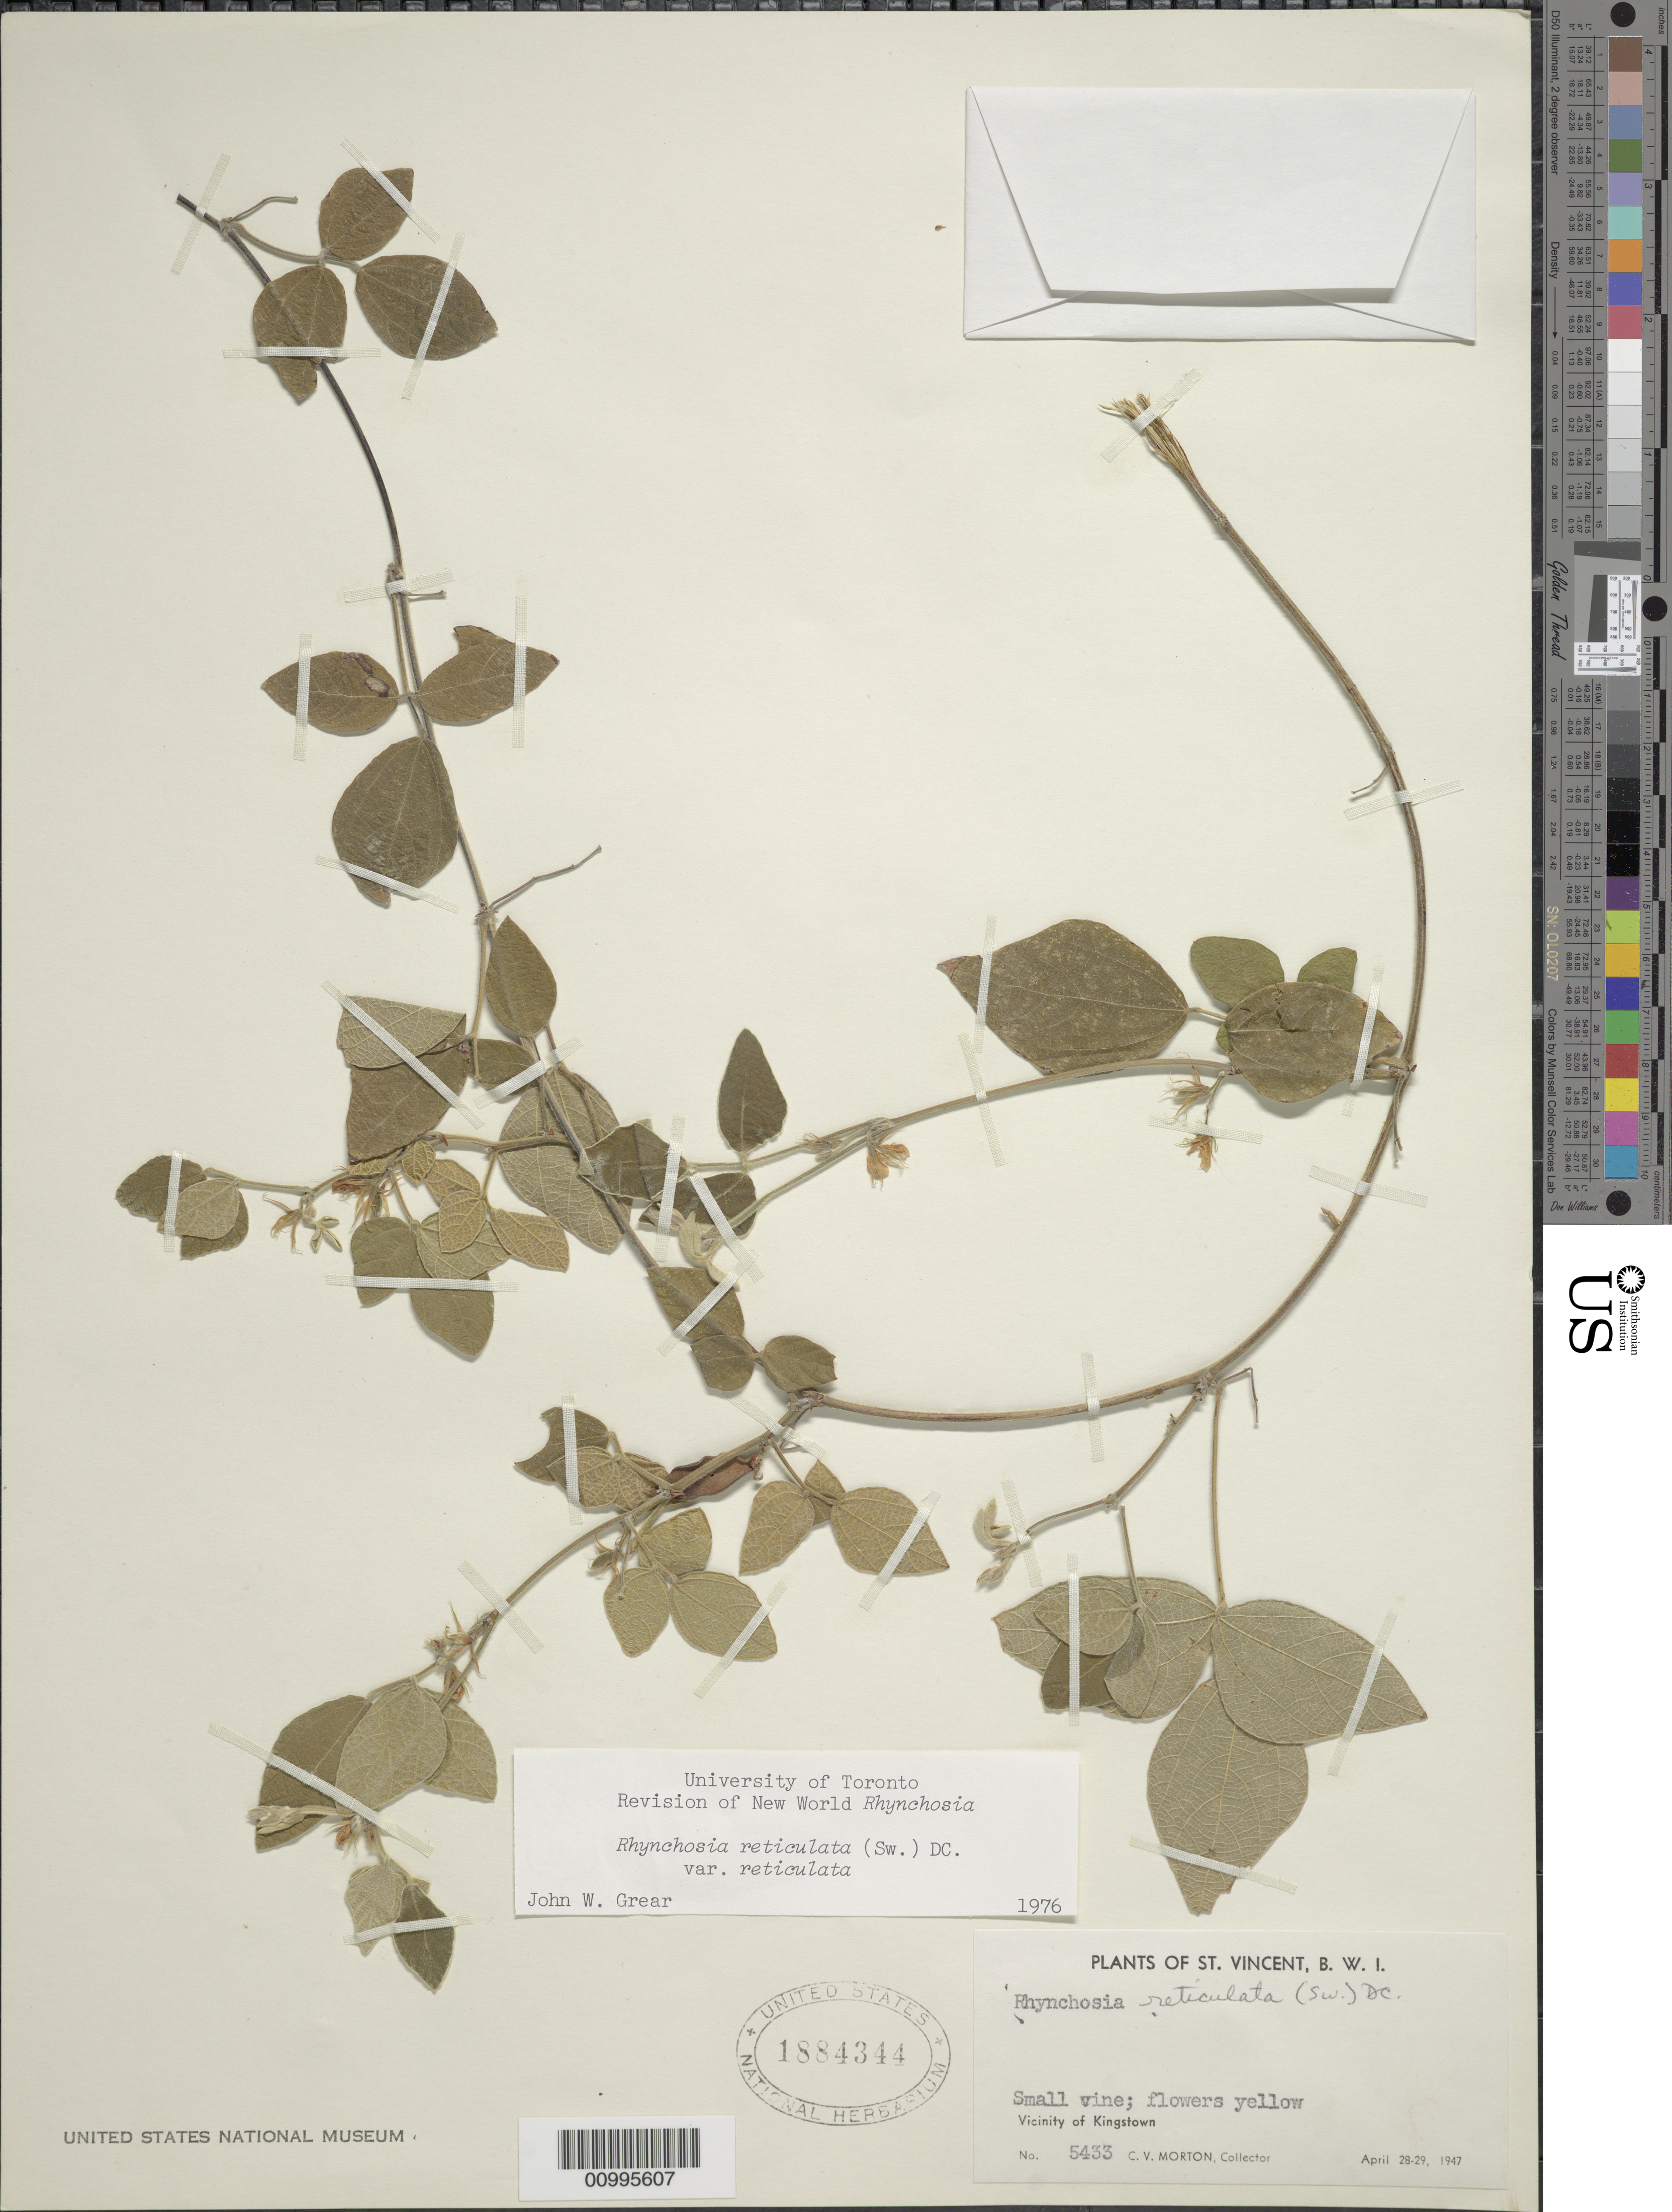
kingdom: Plantae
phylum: Tracheophyta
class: Magnoliopsida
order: Fabales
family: Fabaceae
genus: Rhynchosia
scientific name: Rhynchosia reticulata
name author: (Sw.) DC.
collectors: C. V. Morton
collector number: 5433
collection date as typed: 28 Apr 1947 to 29 Apr 1947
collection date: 1947-04-28/1947-04-29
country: St. Vincent - Grenadines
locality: Vicinity of Kingstown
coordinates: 0 N, 0 E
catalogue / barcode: US 1884344